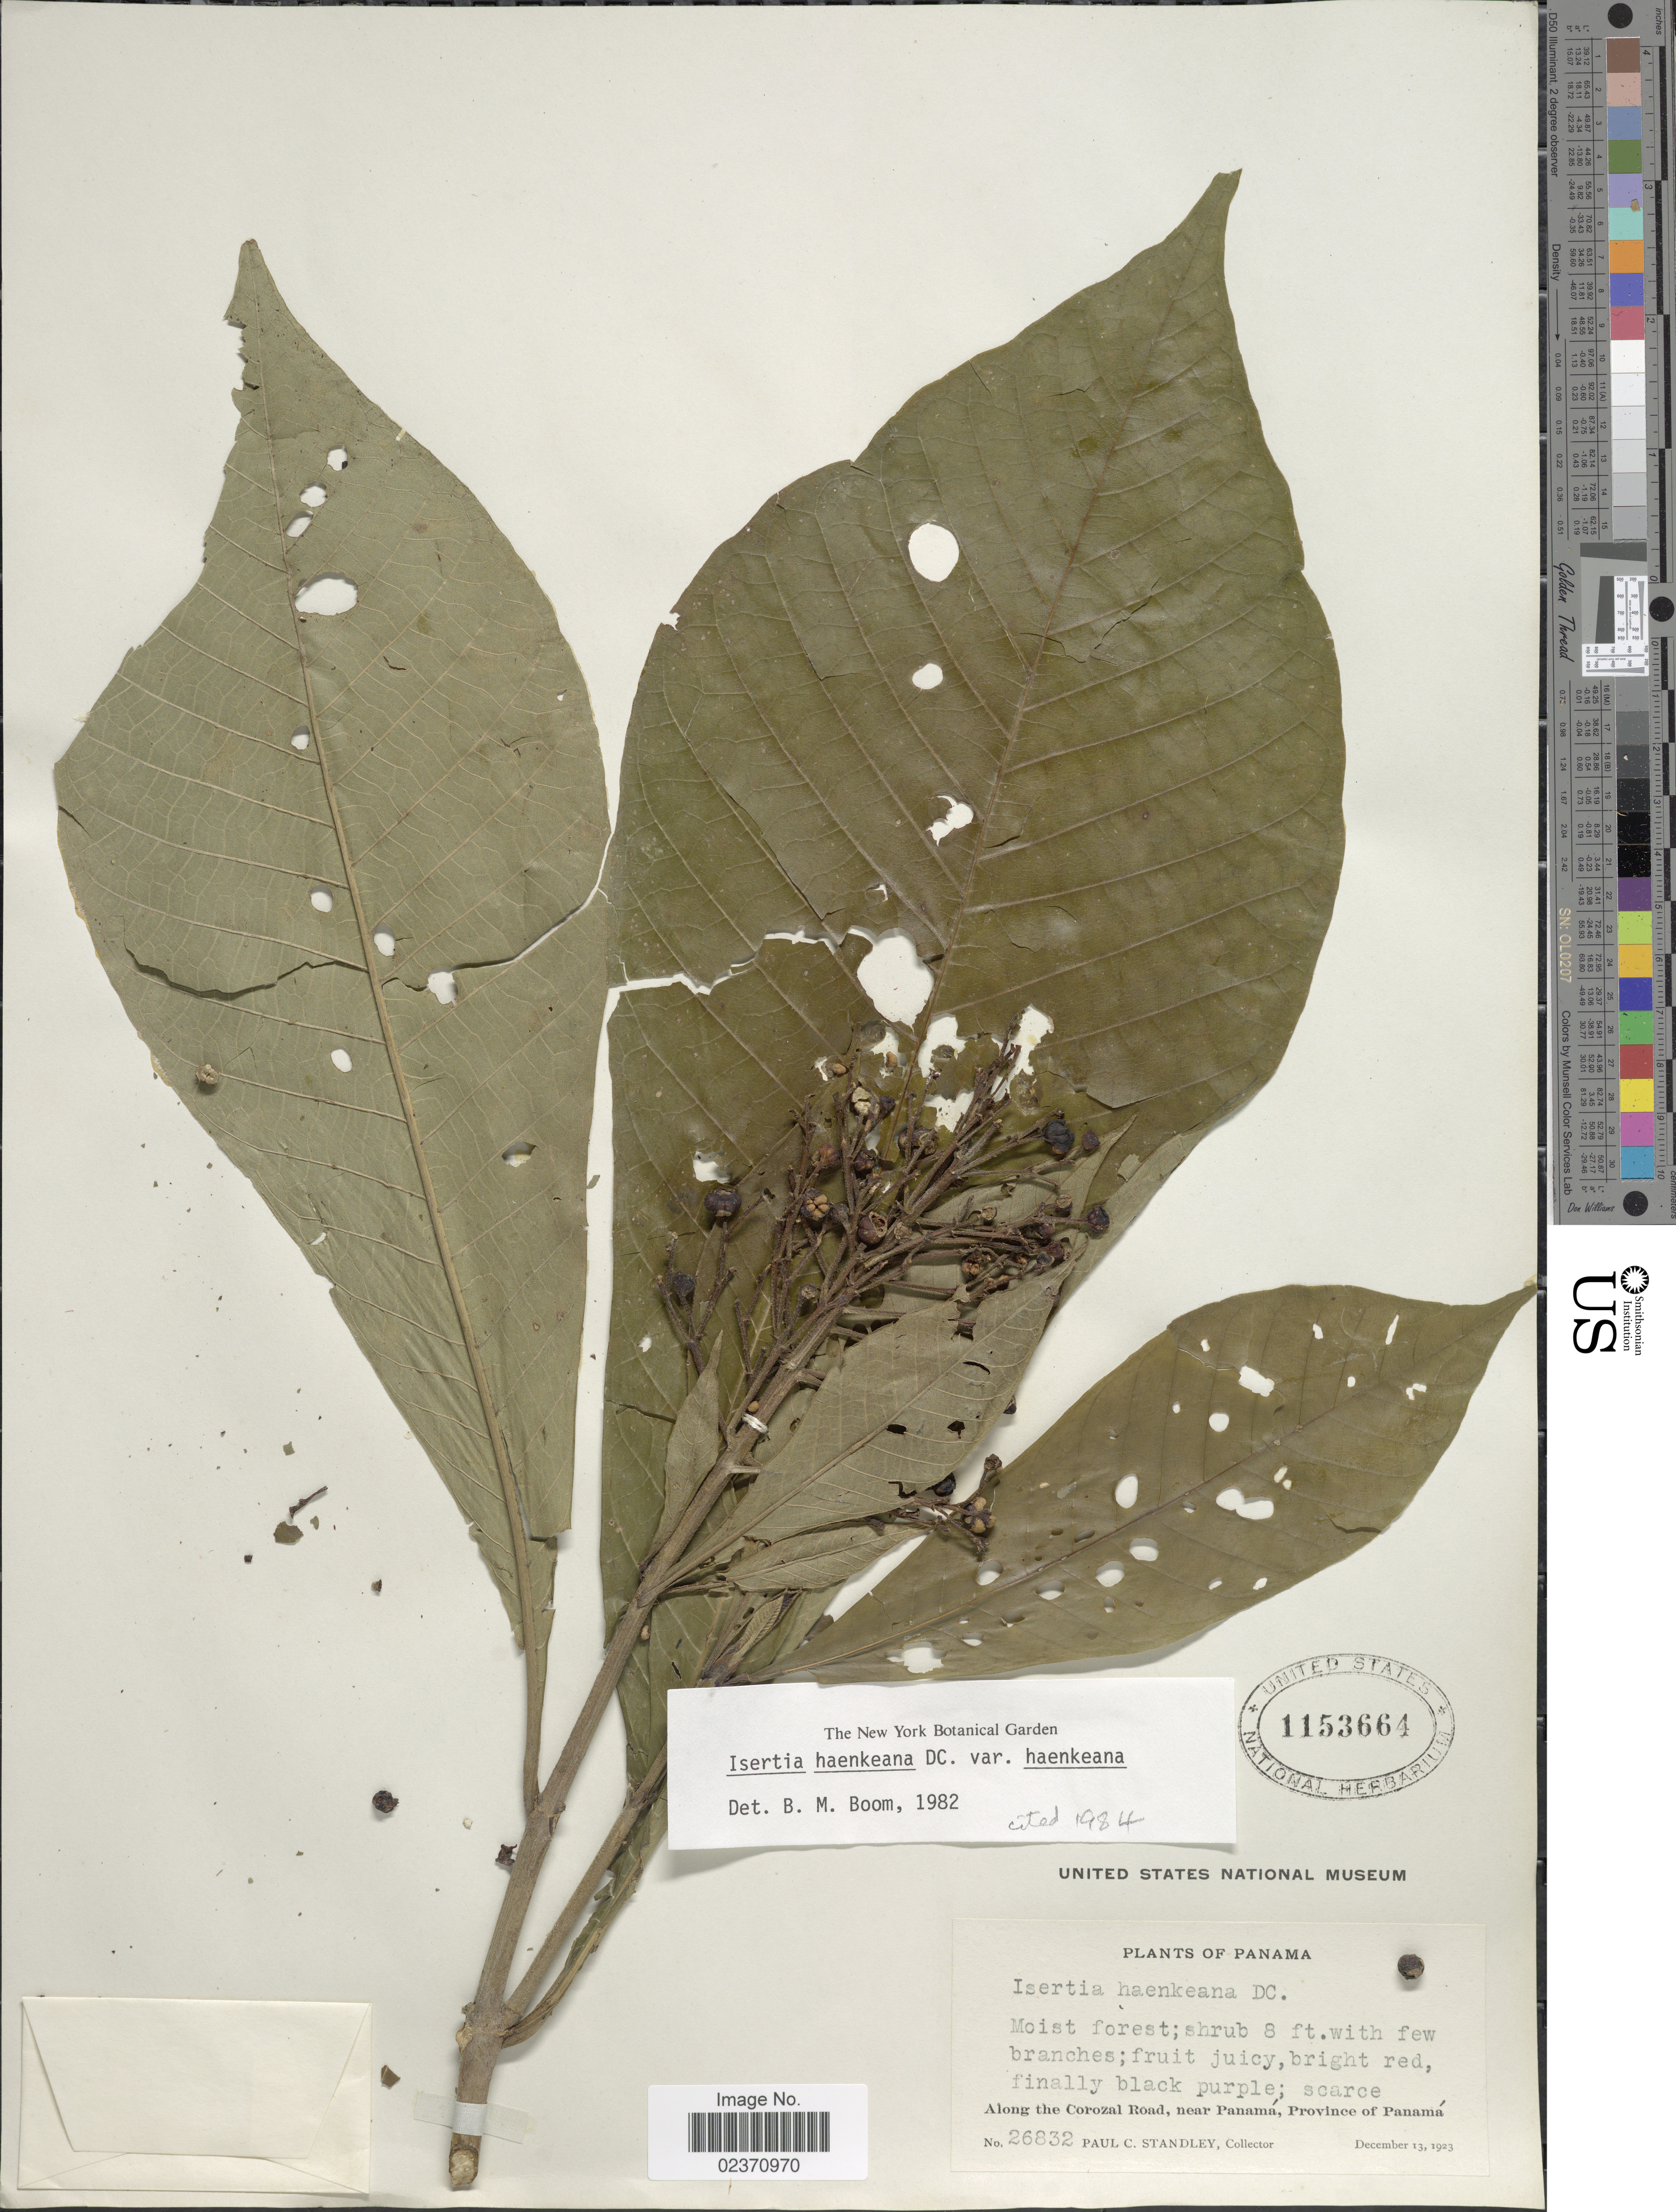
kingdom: Plantae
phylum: Tracheophyta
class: Magnoliopsida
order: Gentianales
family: Rubiaceae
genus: Isertia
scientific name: Isertia haenkeana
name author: DC.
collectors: P. C. Standley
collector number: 26832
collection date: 1923-12-13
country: Panama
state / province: Panamá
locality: Along the Corozal Road, near Panamá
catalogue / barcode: US 1153664